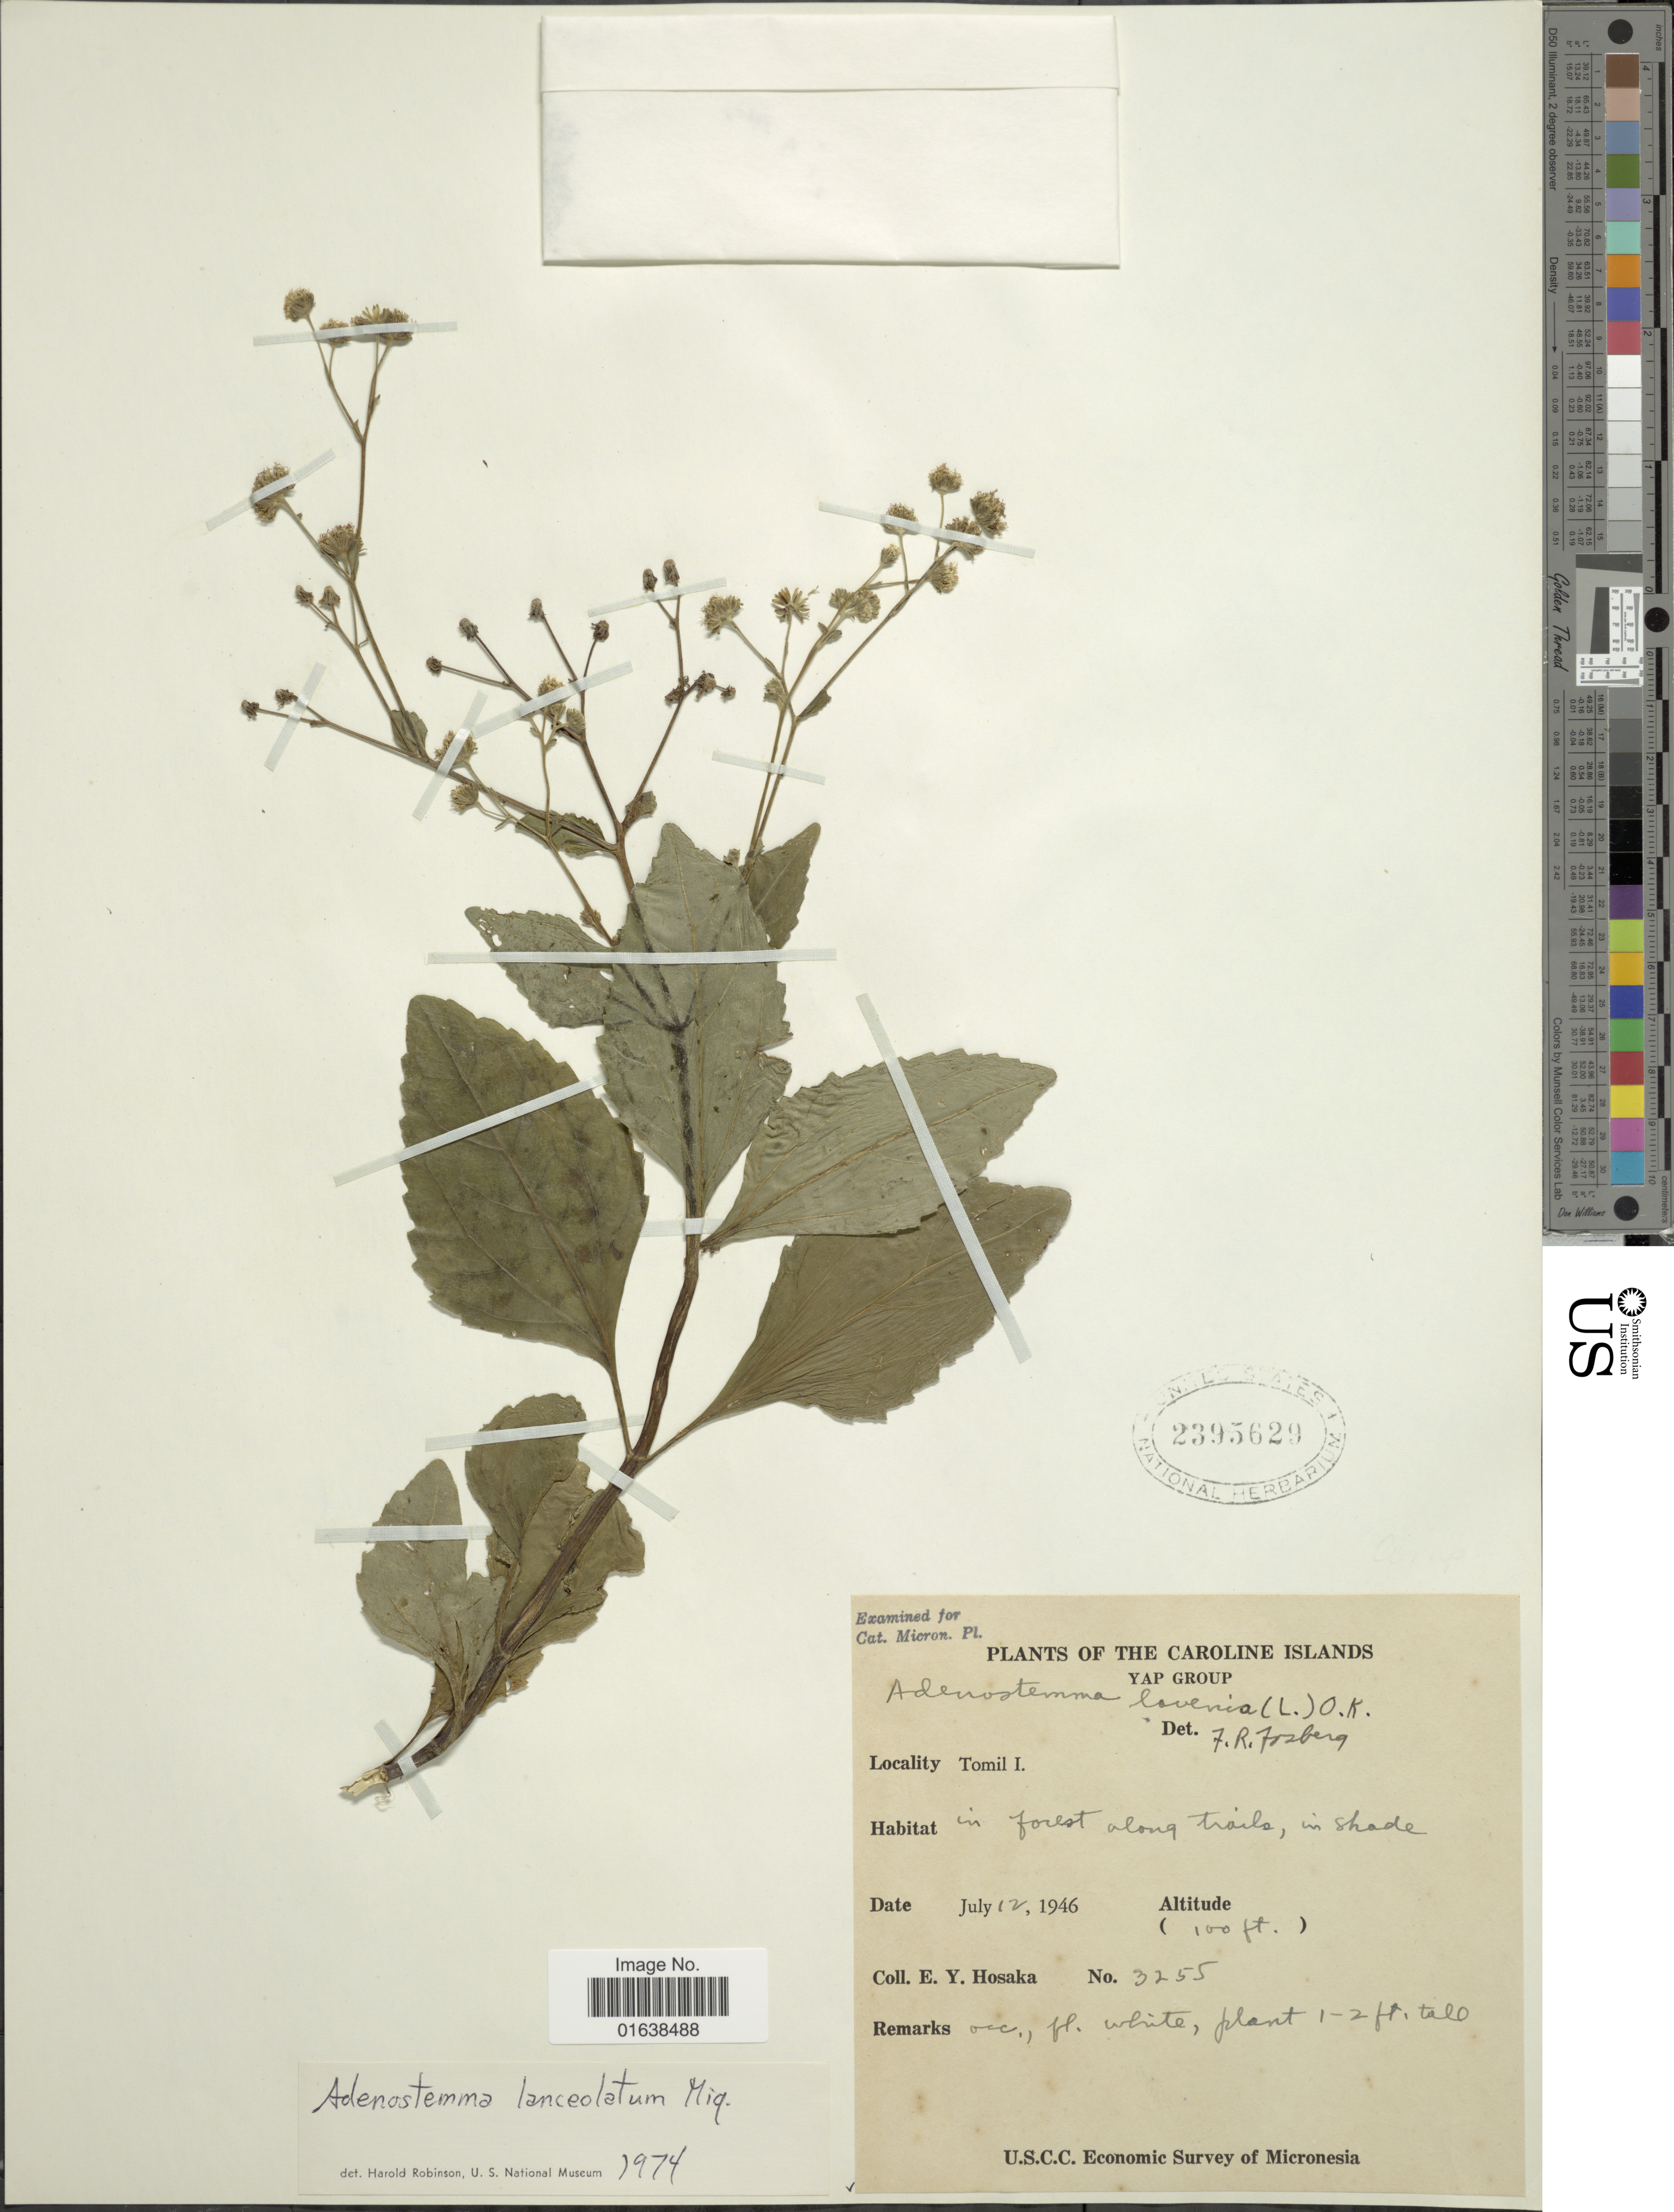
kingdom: Plantae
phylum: Tracheophyta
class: Magnoliopsida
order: Asterales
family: Asteraceae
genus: Adenostemma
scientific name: Adenostemma lanceolatum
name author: Miq.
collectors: E. Y. Hosaka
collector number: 3255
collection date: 1946-07-12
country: Micronesia, Federated States of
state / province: Yap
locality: The Caronline Islands. Yap Group in forest along trails, in shade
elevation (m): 30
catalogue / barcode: US 2395629